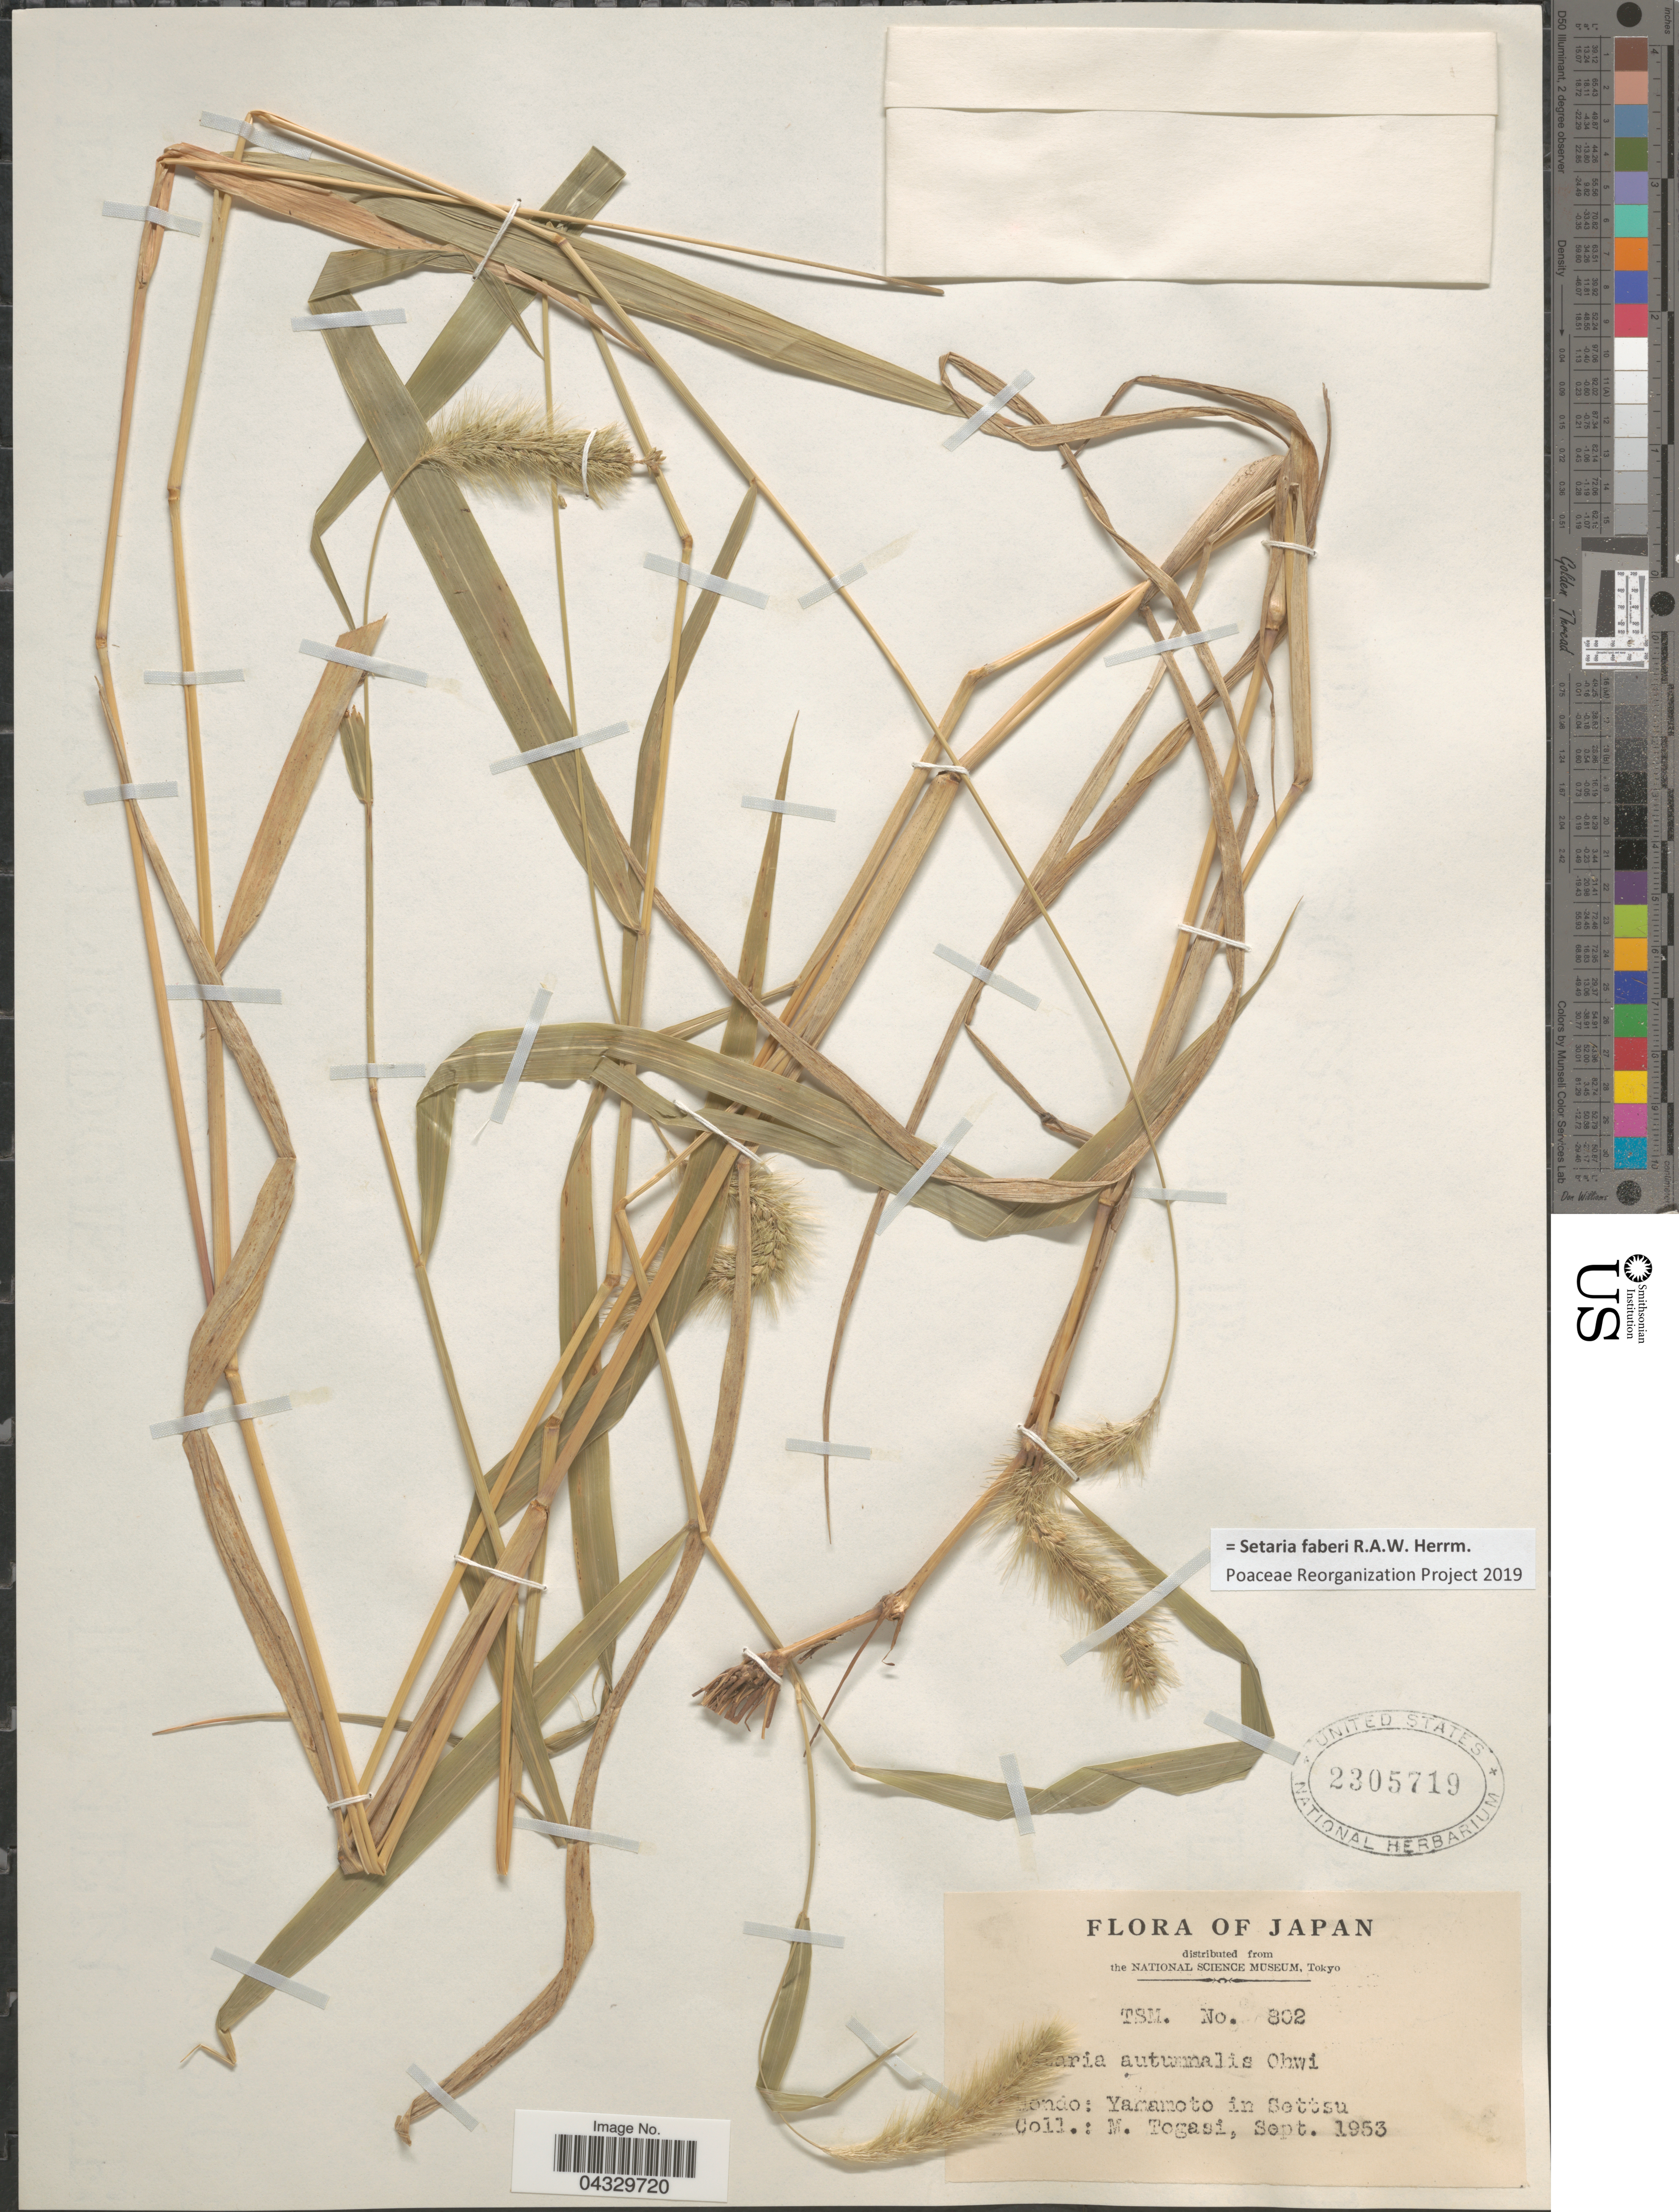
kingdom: Plantae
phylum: Tracheophyta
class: Liliopsida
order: Poales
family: Poaceae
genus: Setaria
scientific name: Setaria faberi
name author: R.A.W. Herrm.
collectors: M. Togasi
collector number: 802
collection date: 1953-09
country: Japan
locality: Yamamoto in Settsu.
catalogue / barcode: US 2305719